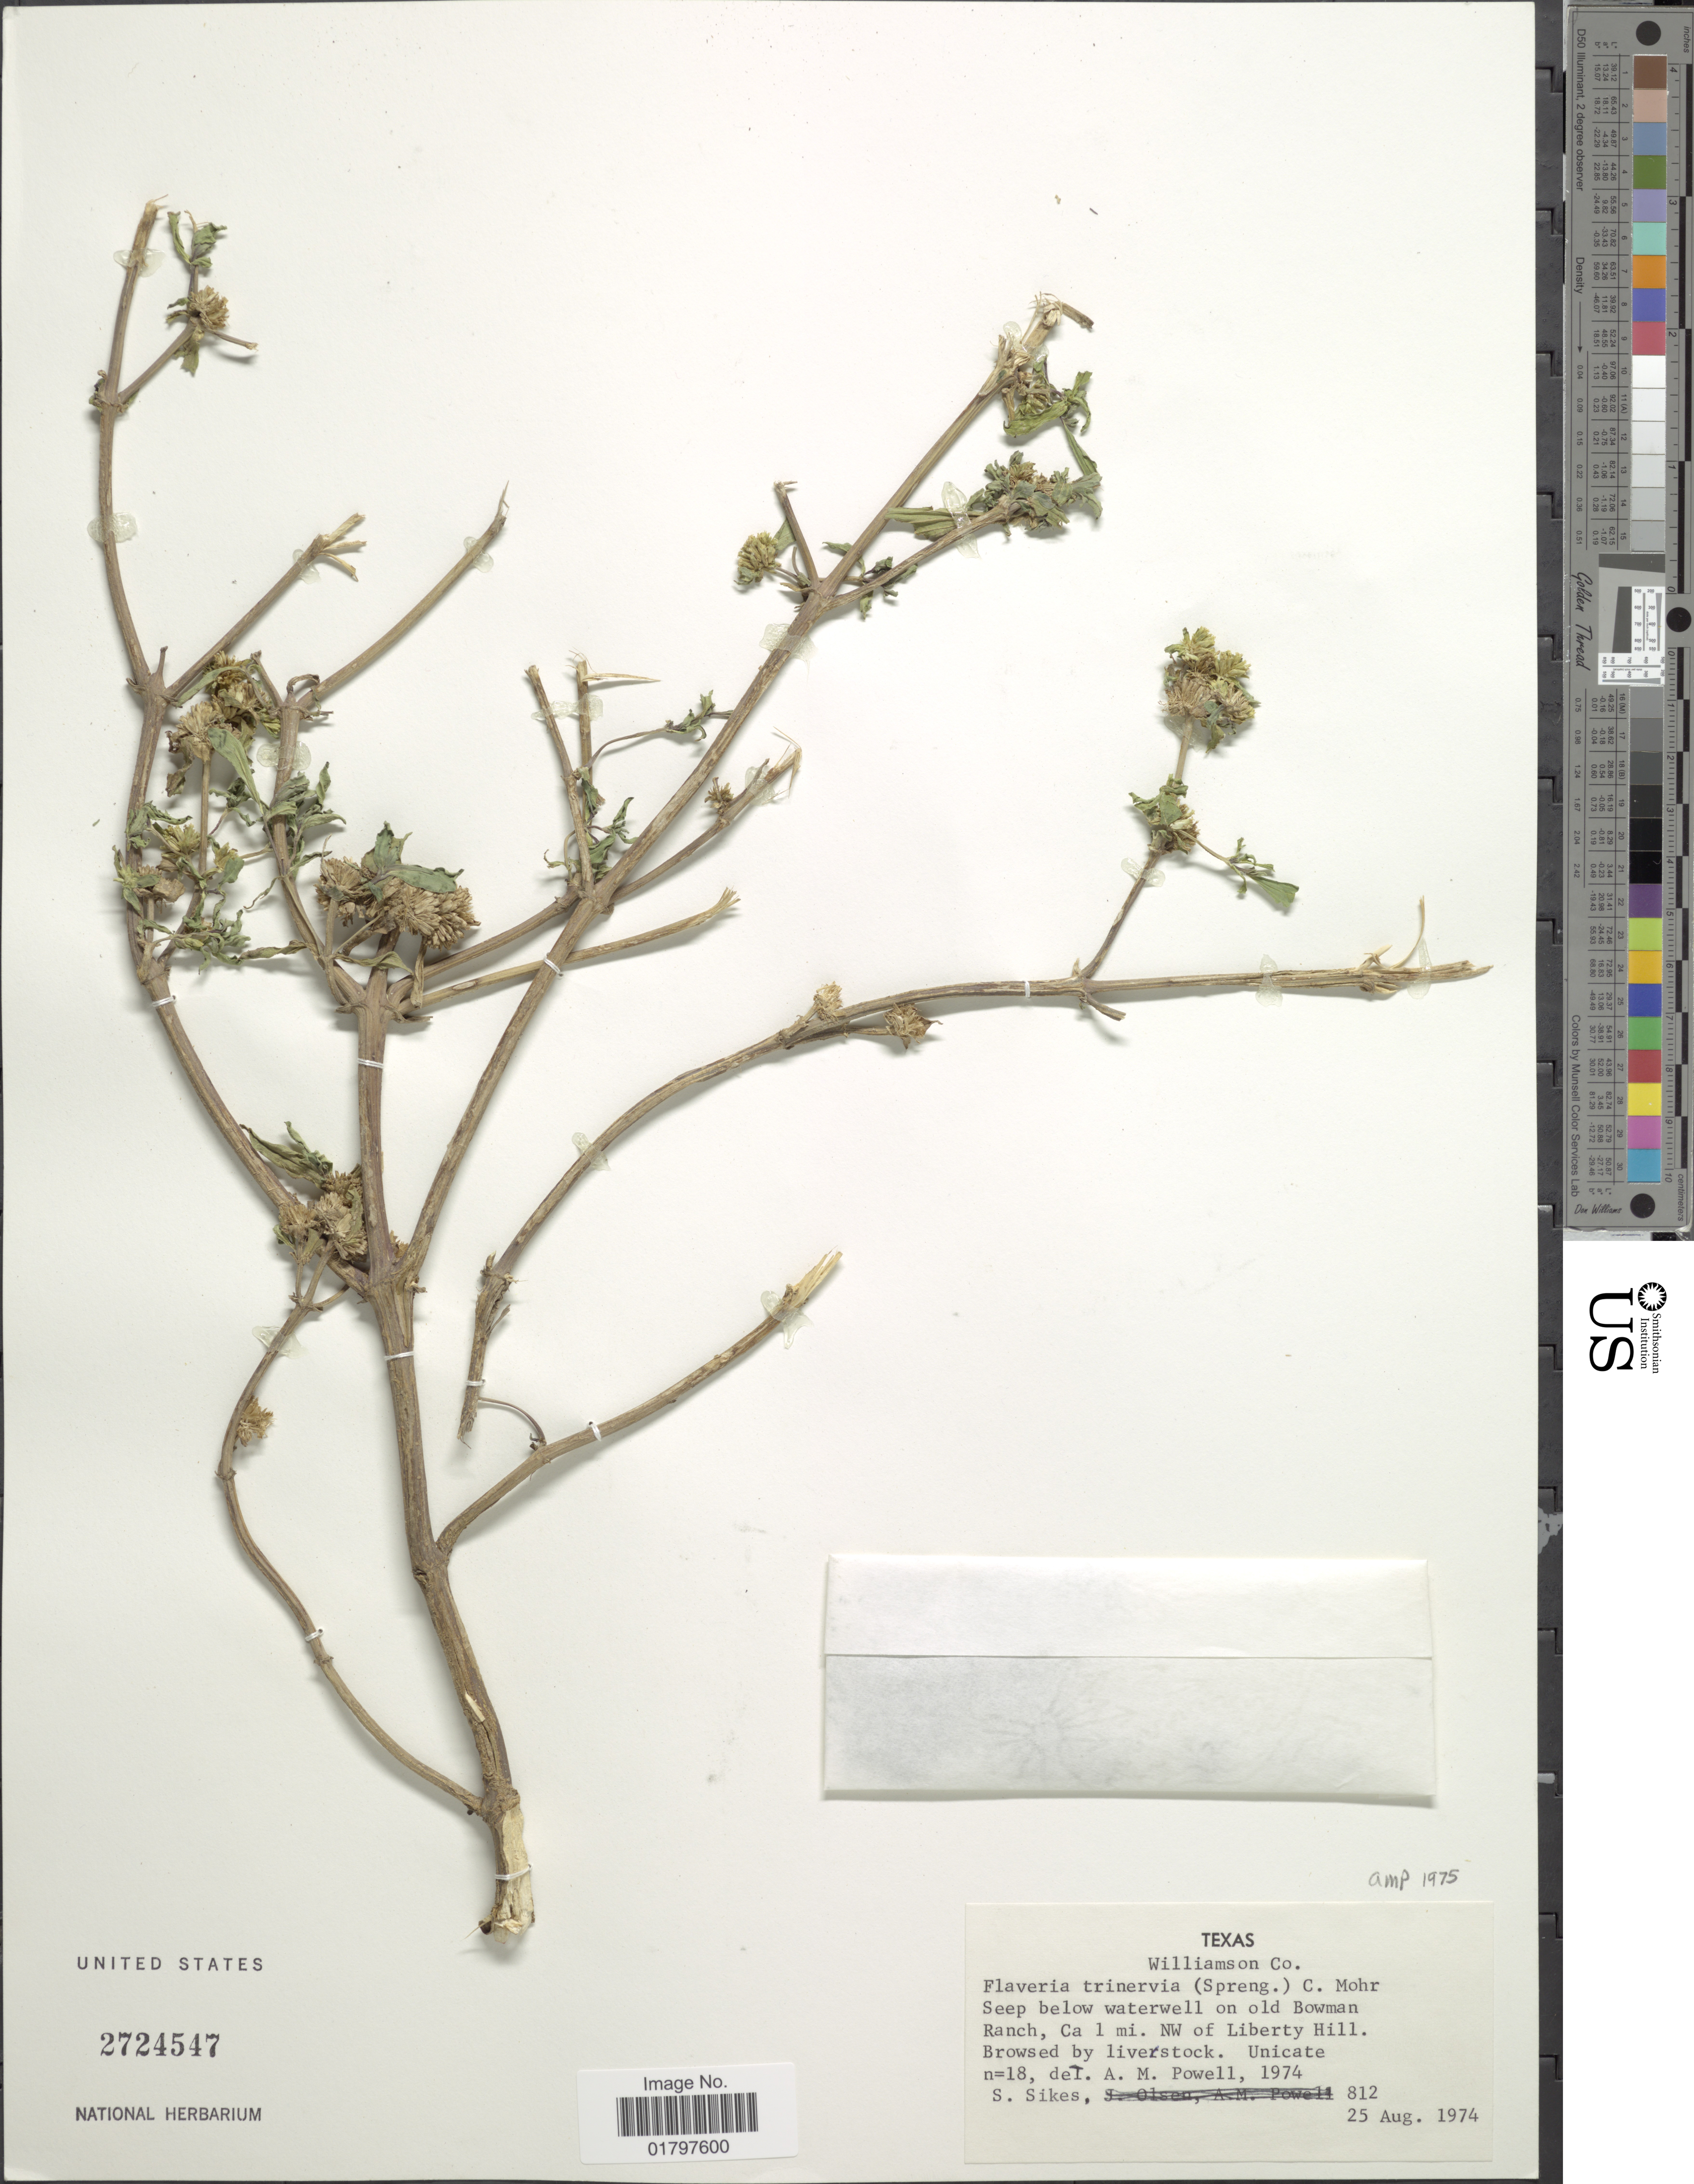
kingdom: Plantae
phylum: Tracheophyta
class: Magnoliopsida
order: Asterales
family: Asteraceae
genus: Flaveria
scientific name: Flaveria trinervia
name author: (Spreng.) C. Mohr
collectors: S. Sikes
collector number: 812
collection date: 1974-08-25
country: United States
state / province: Texas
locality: Williamson Co. Seep below waterwell on old Bowman Ranch, Ca 1 mi. NW of Liberty Hill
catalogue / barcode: US 2724547